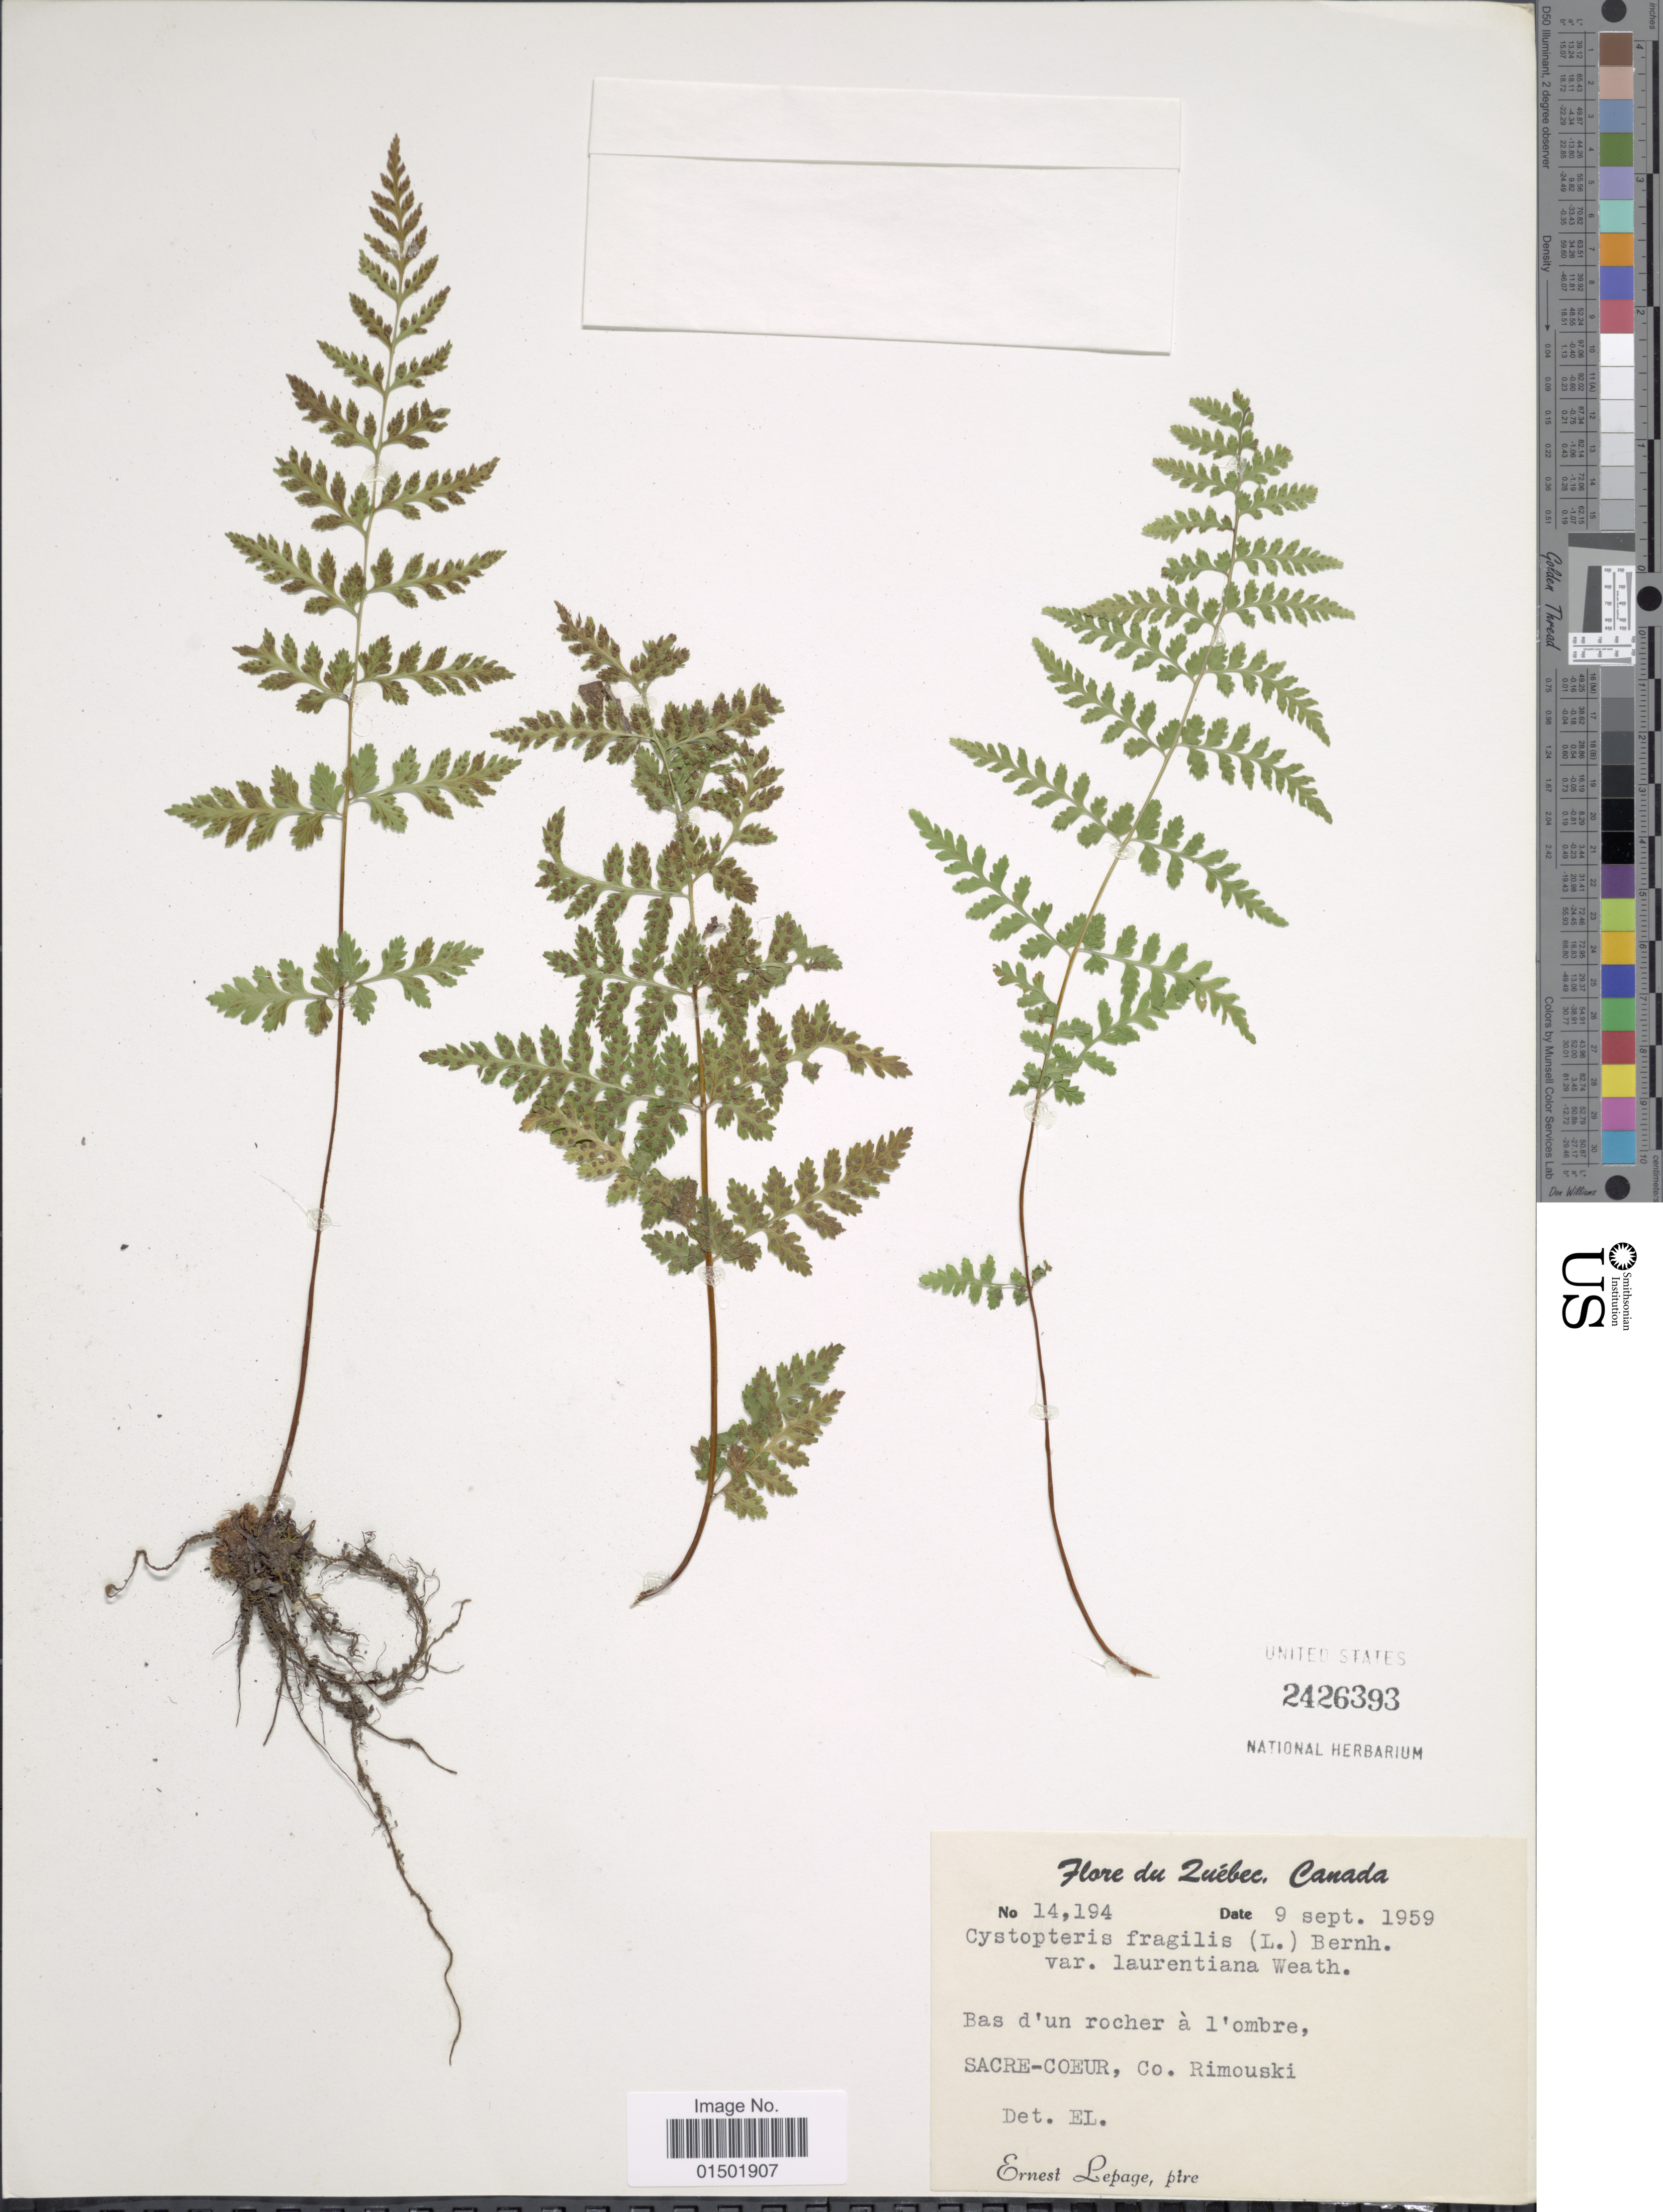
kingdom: Plantae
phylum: Tracheophyta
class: Polypodiopsida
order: Polypodiales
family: Cystopteridaceae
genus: Cystopteris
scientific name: Cystopteris laurentiana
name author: (Weath.) Blasdell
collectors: E. Lepage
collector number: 14194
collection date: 1959-09-09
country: Canada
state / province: Quebec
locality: Bas dún rocher a lómbre, Sacre-Coeur, Co. Rimouski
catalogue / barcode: US 2426393